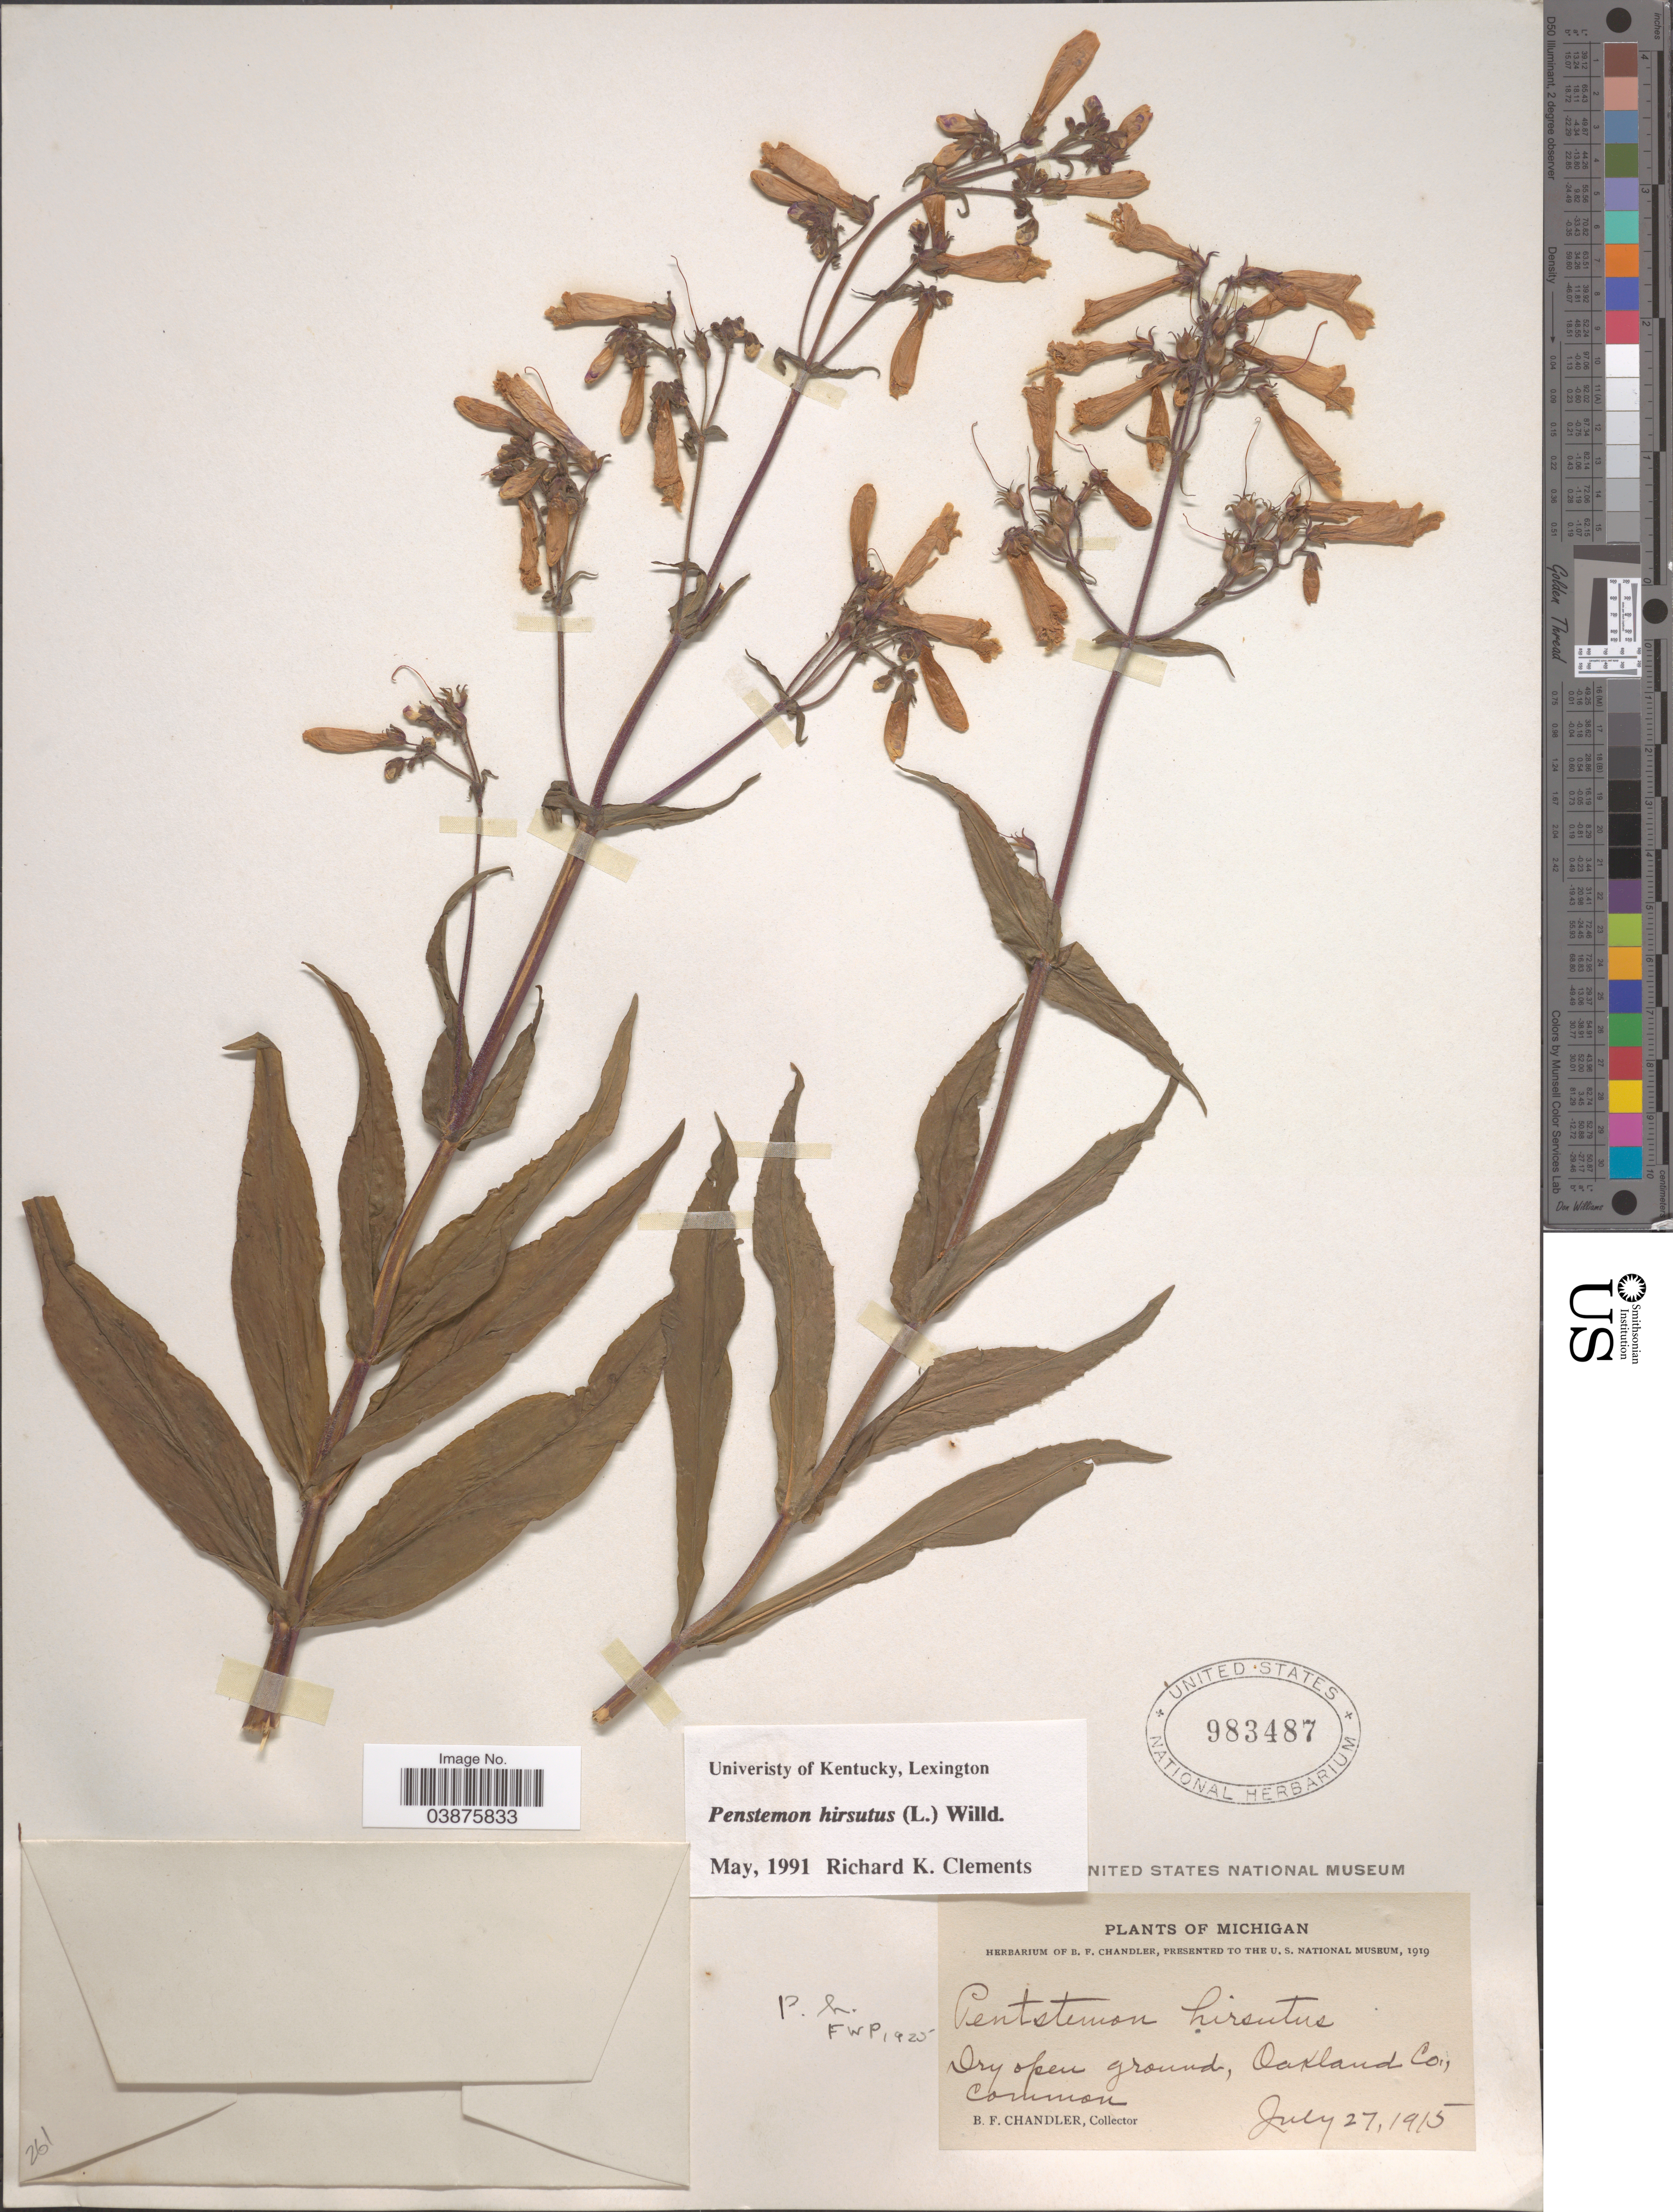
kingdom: Plantae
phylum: Tracheophyta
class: Magnoliopsida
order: Lamiales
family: Plantaginaceae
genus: Penstemon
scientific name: Penstemon hirsutus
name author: (L.) Willd.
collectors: B. F. Chandler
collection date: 1915-07-27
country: United States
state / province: Michigan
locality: Dry open ground, Oakland Co.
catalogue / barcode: US 983487